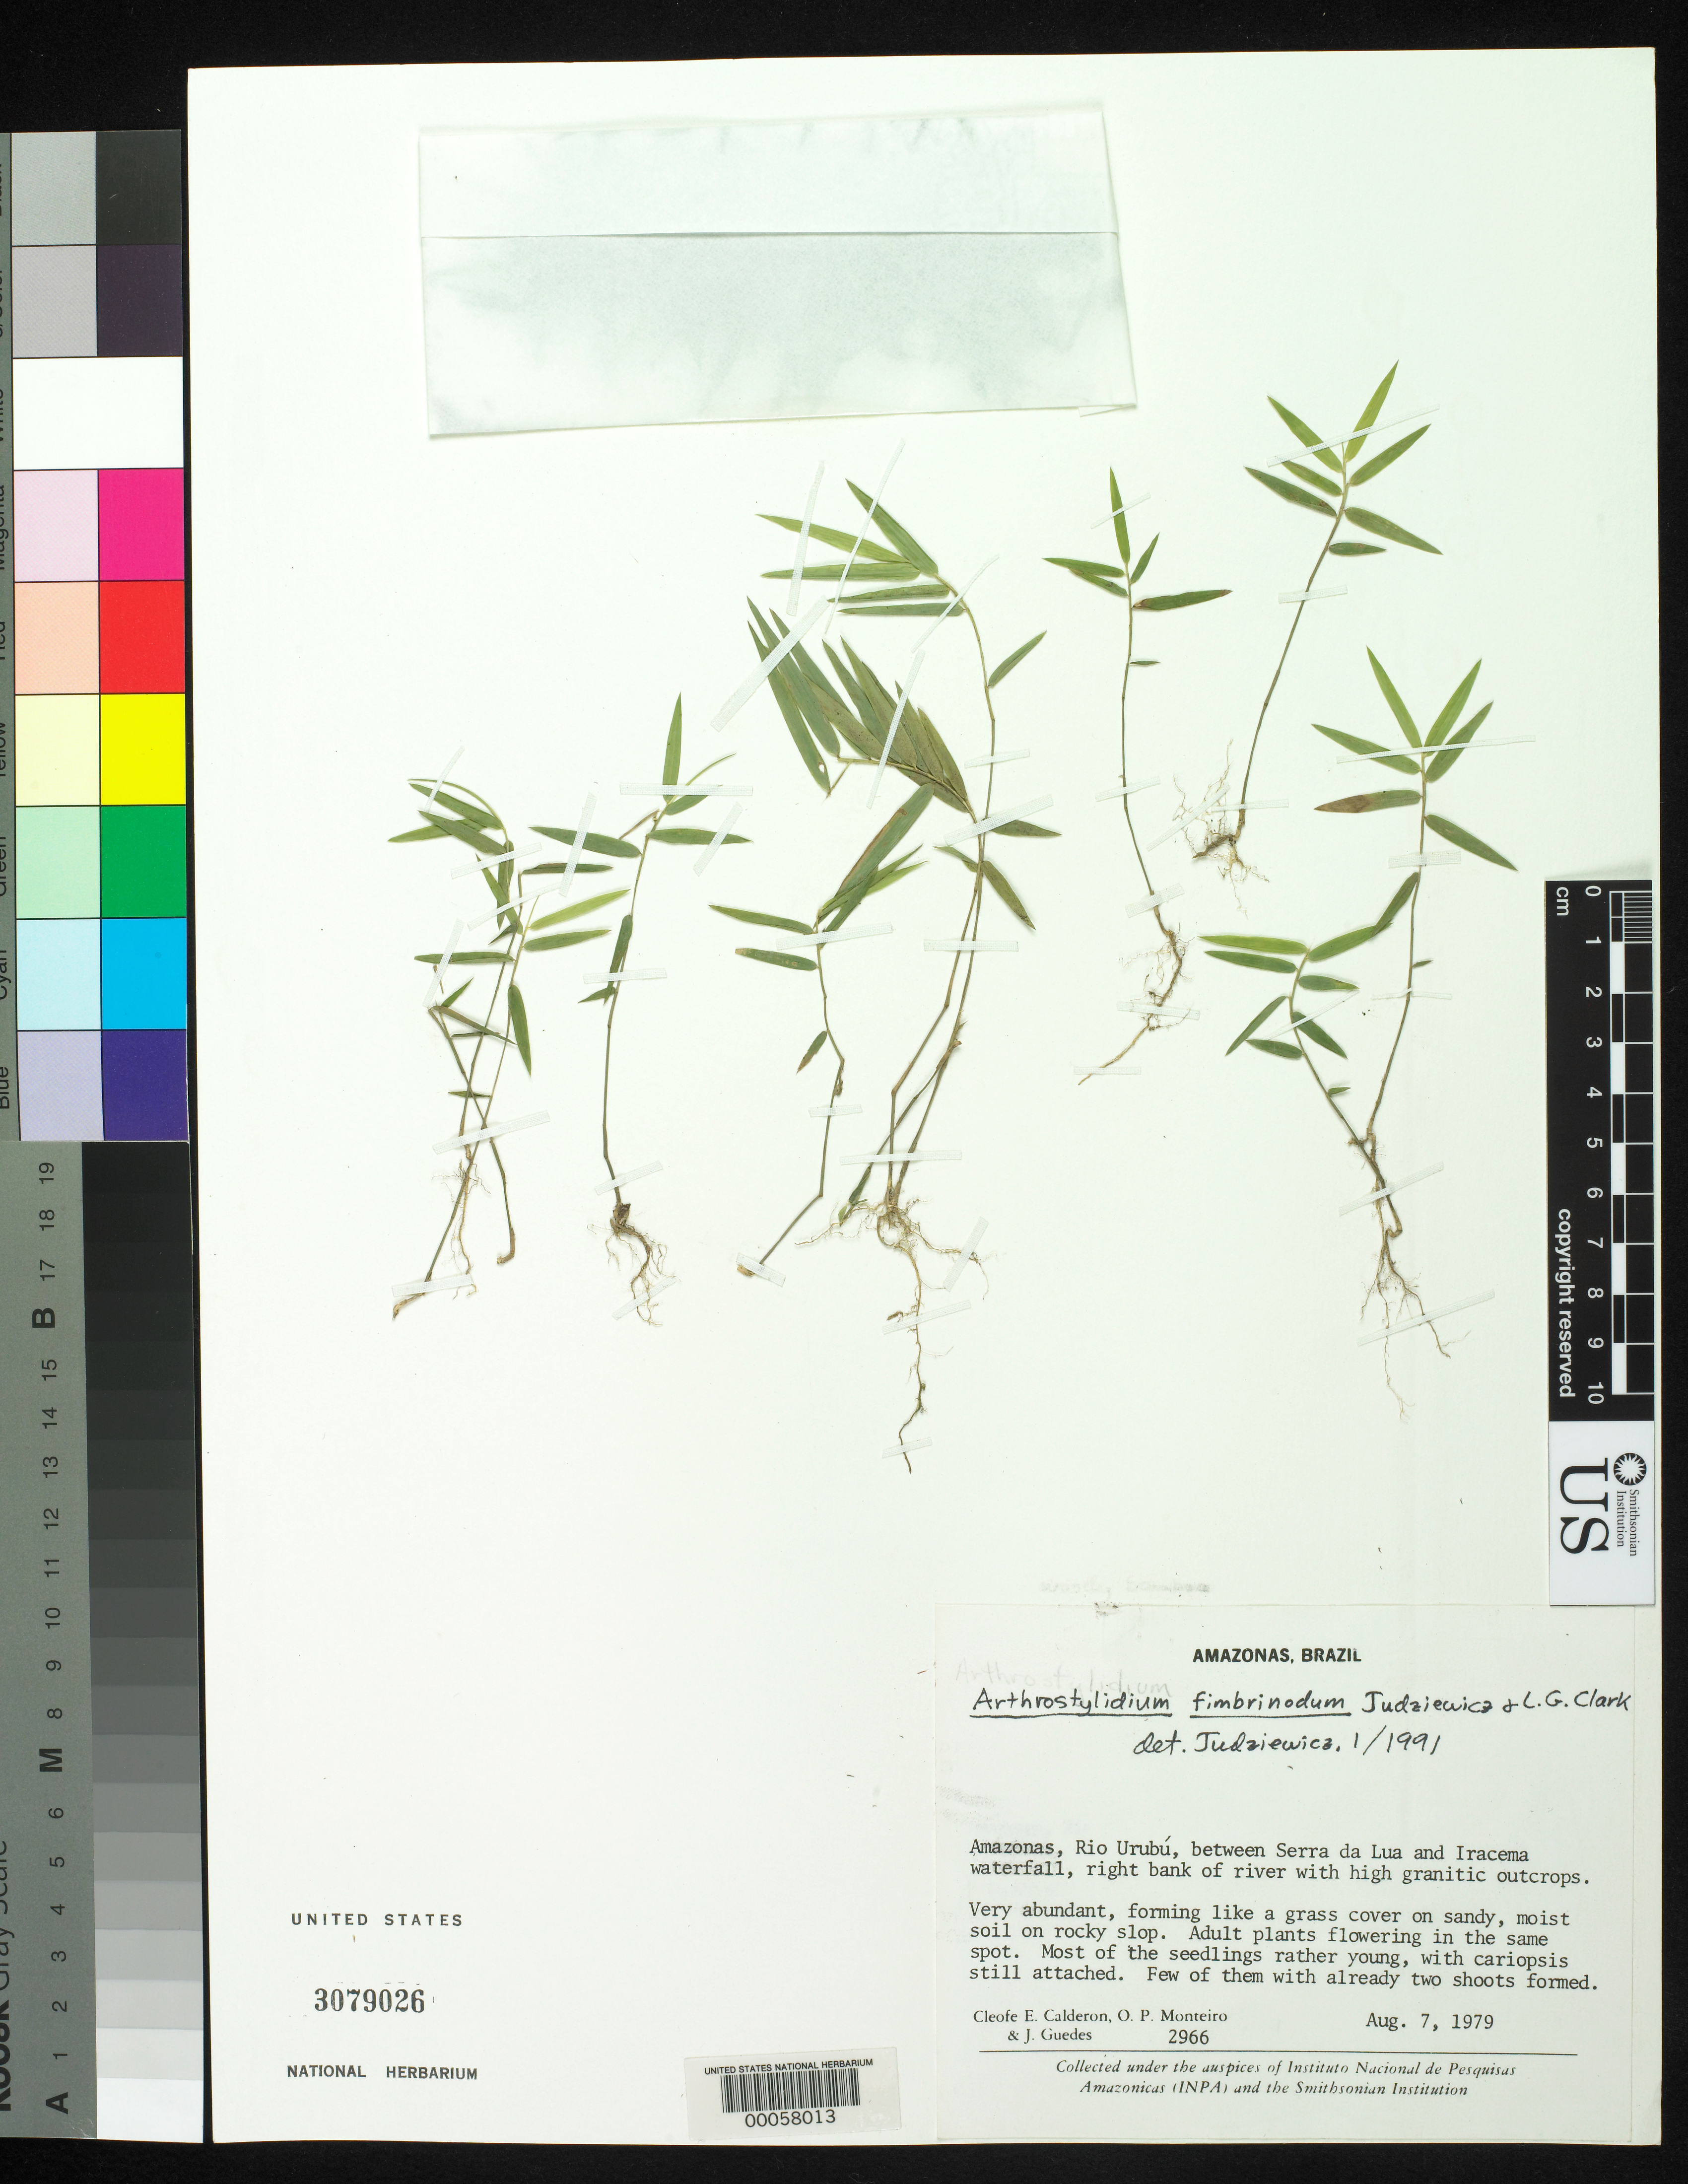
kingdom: Plantae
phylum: Tracheophyta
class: Liliopsida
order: Poales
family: Poaceae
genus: Arthrostylidium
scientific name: Arthrostylidium fimbrinodum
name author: Judz. & L.G. Clark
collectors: C. E. Calderón & O. P. Monteiro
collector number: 2966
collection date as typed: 07 Aug 1979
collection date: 1979-08-07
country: Brazil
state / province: Amazonas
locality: Rio urubu, between serra de lua and iracema waterfall, right bank of river with high granitic outcrops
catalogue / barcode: US 3079026